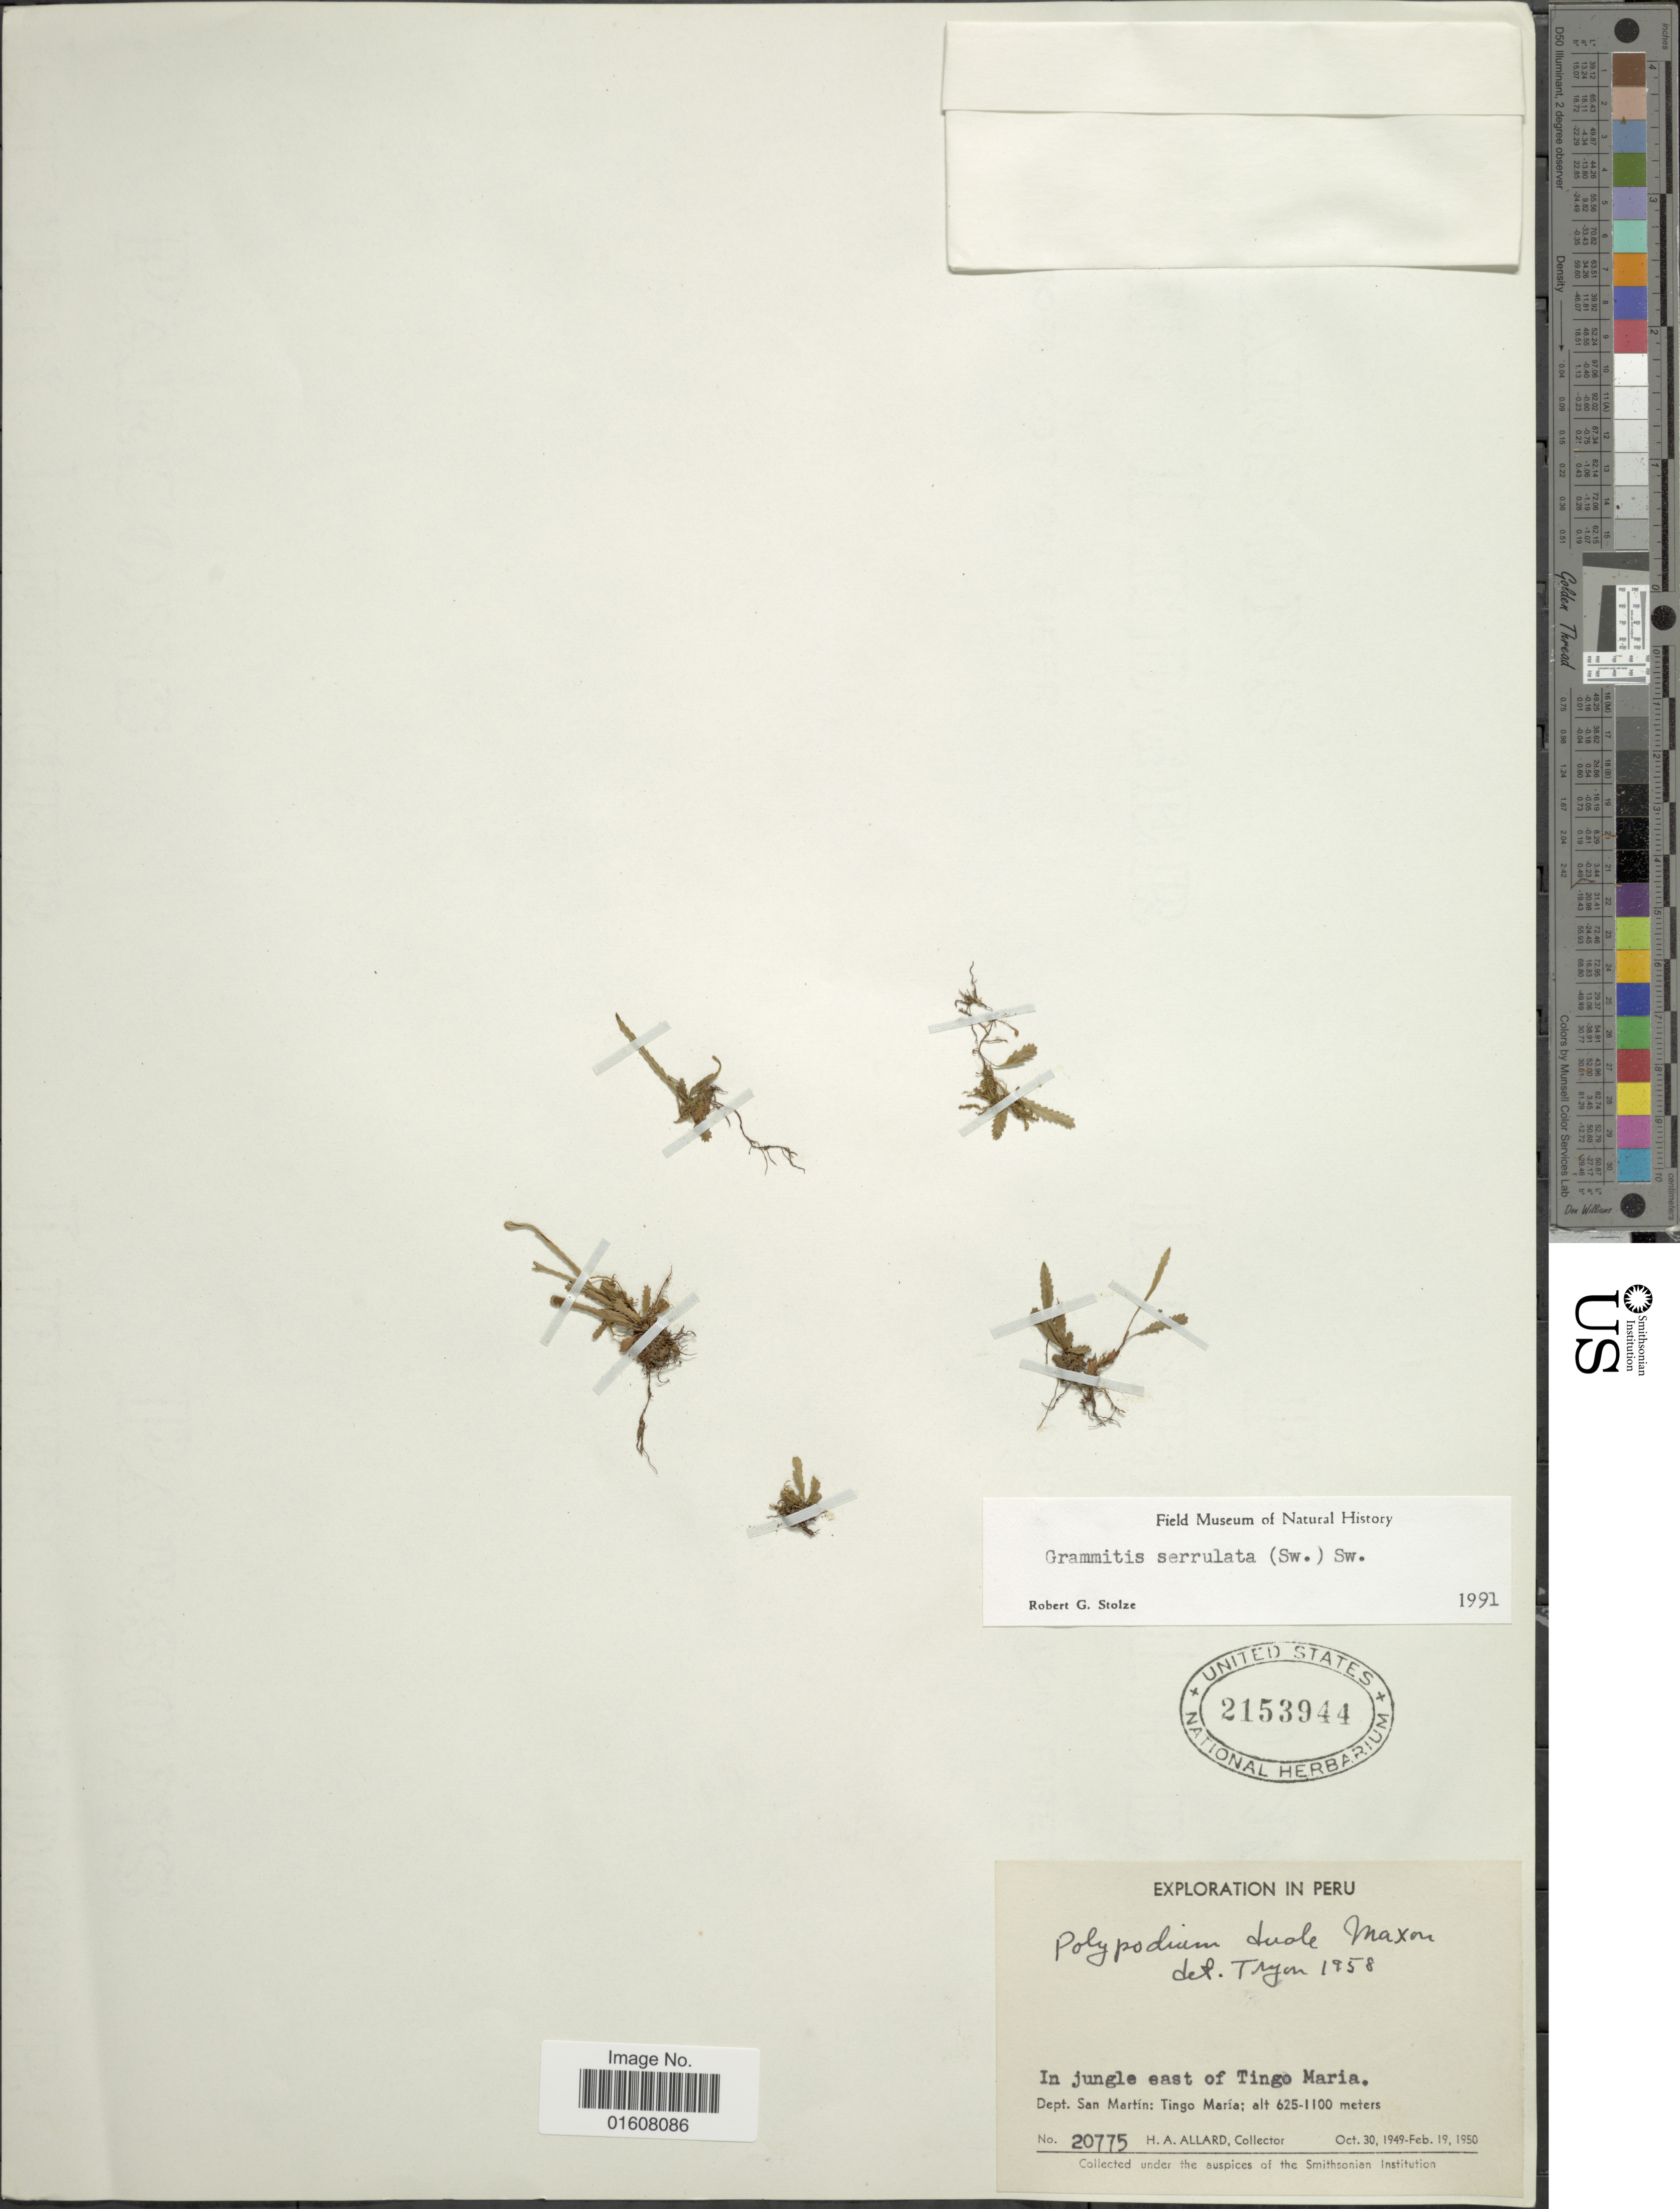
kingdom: Plantae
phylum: Tracheophyta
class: Polypodiopsida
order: Polypodiales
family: Polypodiaceae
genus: Cochlidium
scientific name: Cochlidium serrulatum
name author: (Sw.) L.E. Bishop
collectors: H. A. Allard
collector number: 20775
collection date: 1949-10-30/1950-02-19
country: Peru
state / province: San Martín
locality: In jungle east of Tingo Maria. Tingo María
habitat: in jungle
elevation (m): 625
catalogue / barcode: US 2153944